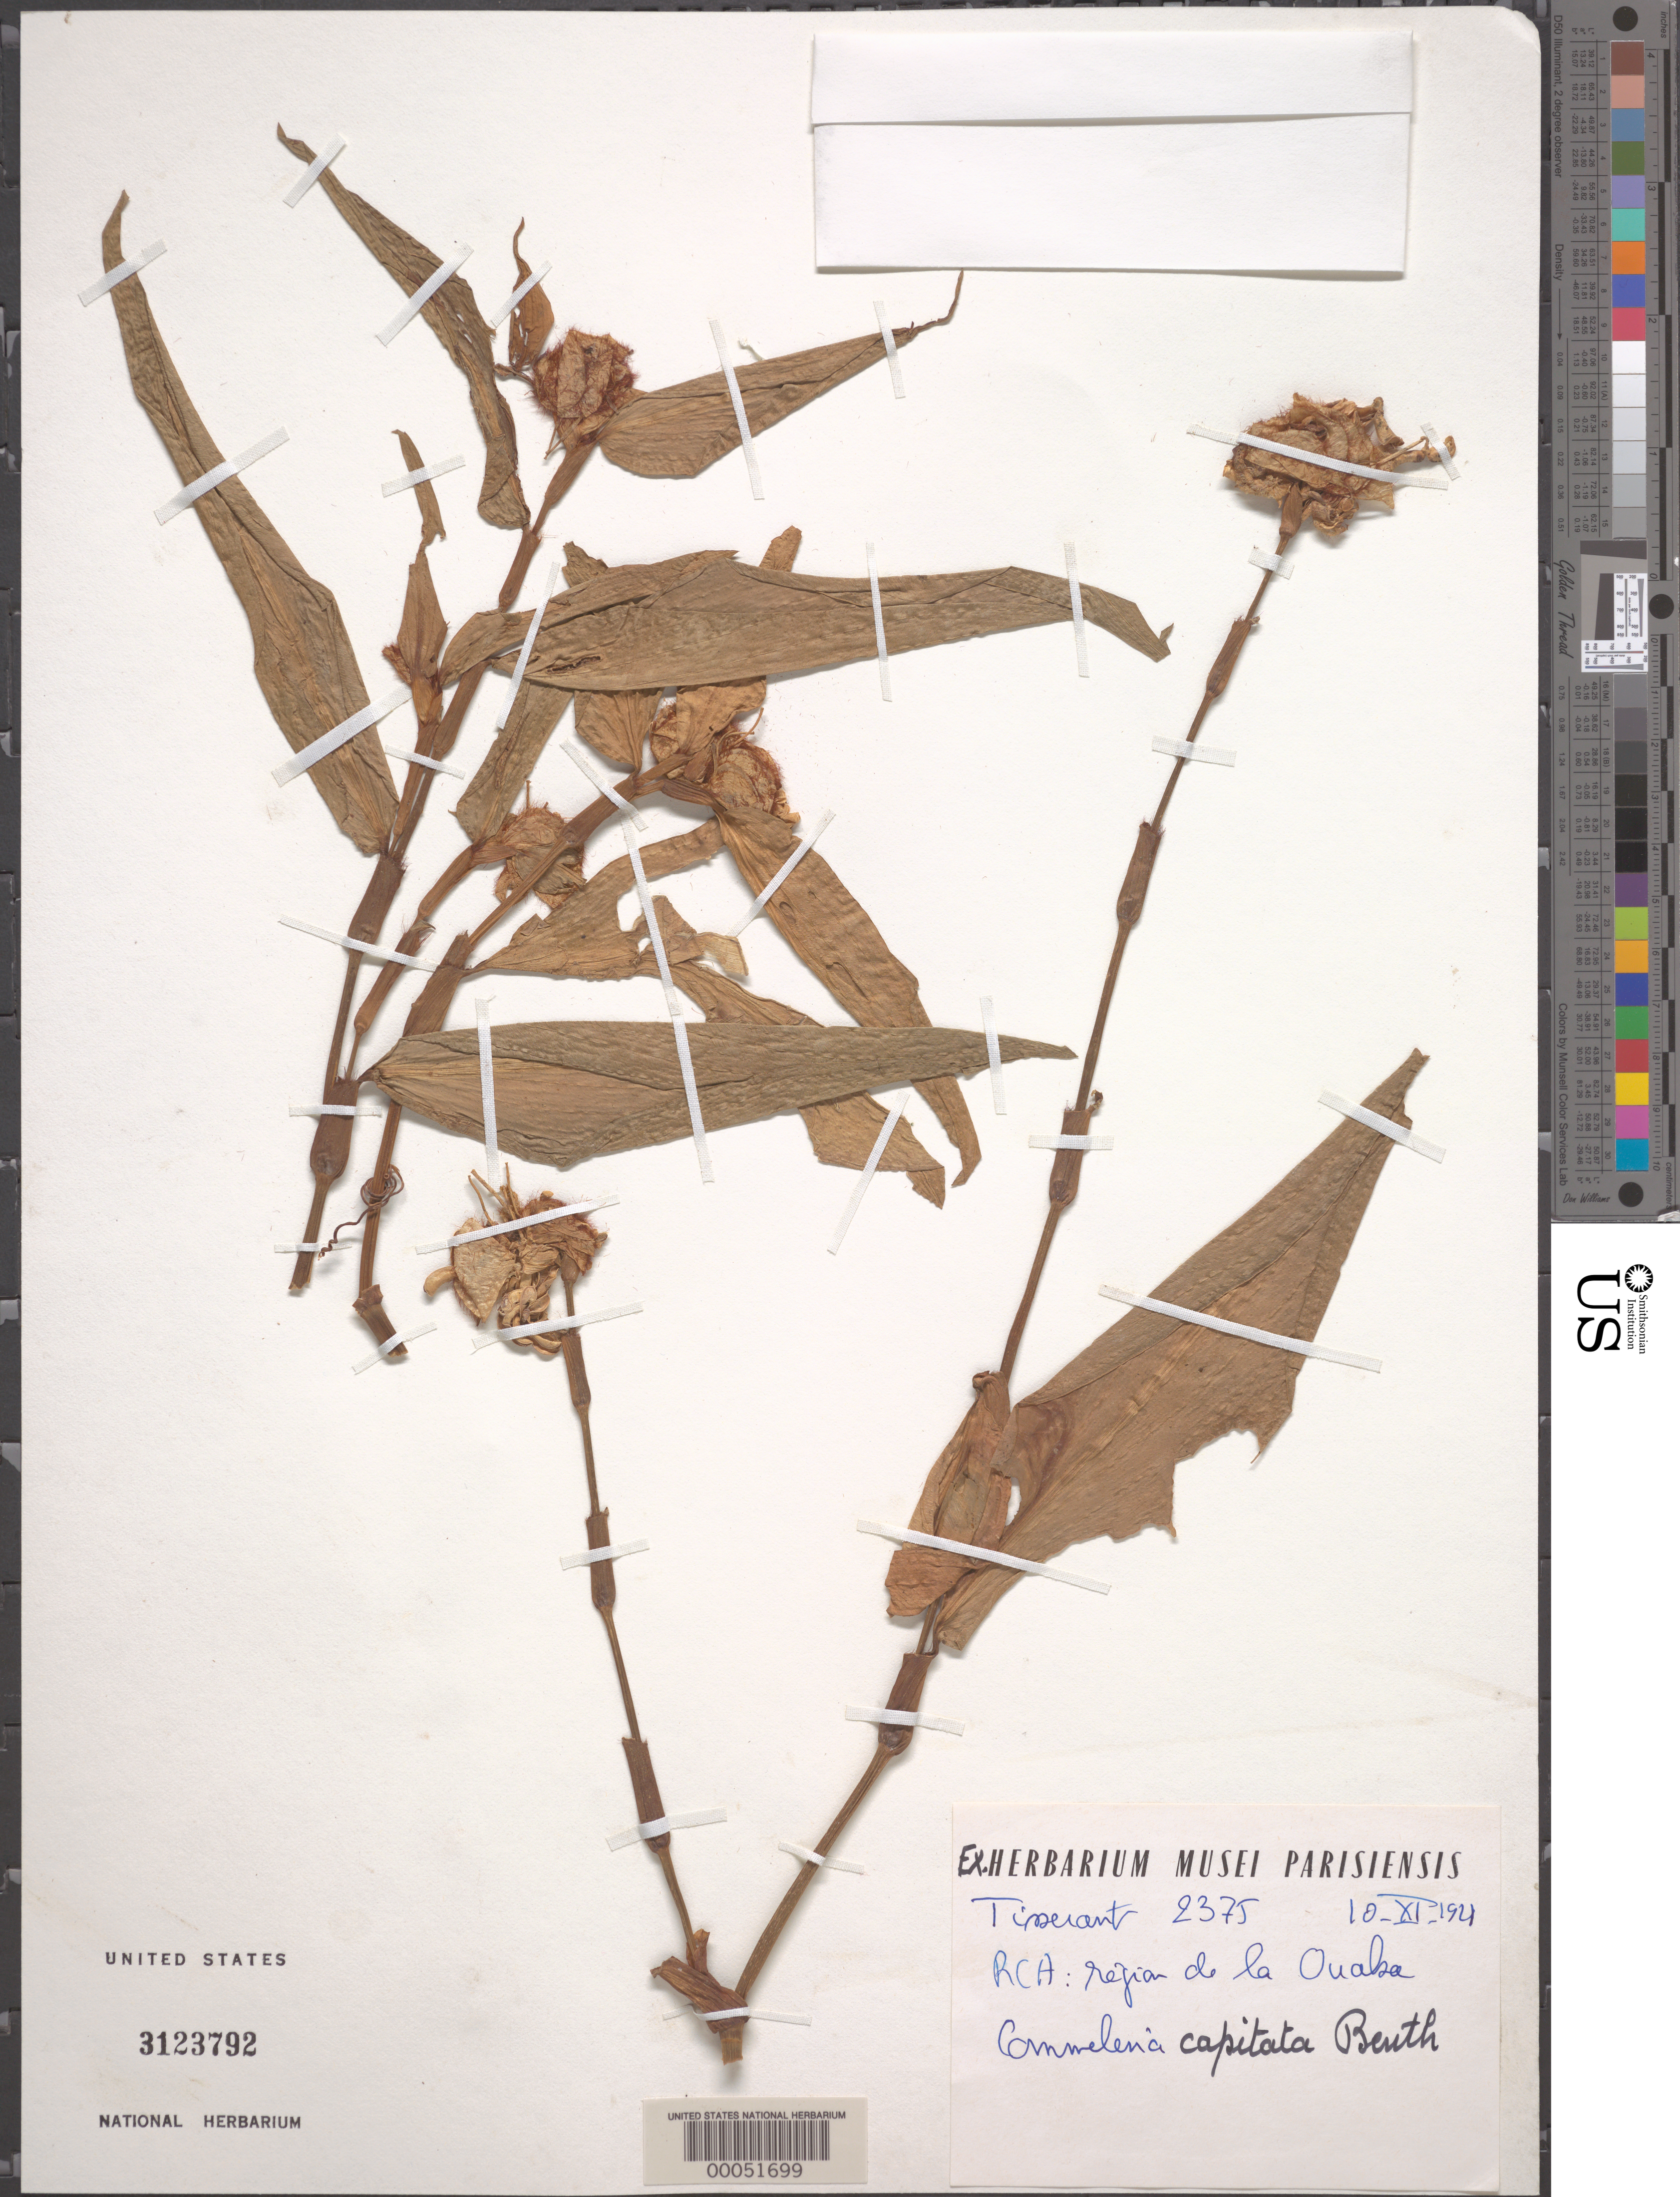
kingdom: Plantae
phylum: Tracheophyta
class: Liliopsida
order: Commelinales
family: Commelinaceae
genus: Commelina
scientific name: Commelina capitata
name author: Benth.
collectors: -. Tisserant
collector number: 2375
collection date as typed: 10 Nov 1921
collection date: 1921-11-10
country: Central African Republic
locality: Region of Ouaba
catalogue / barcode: US 3123792